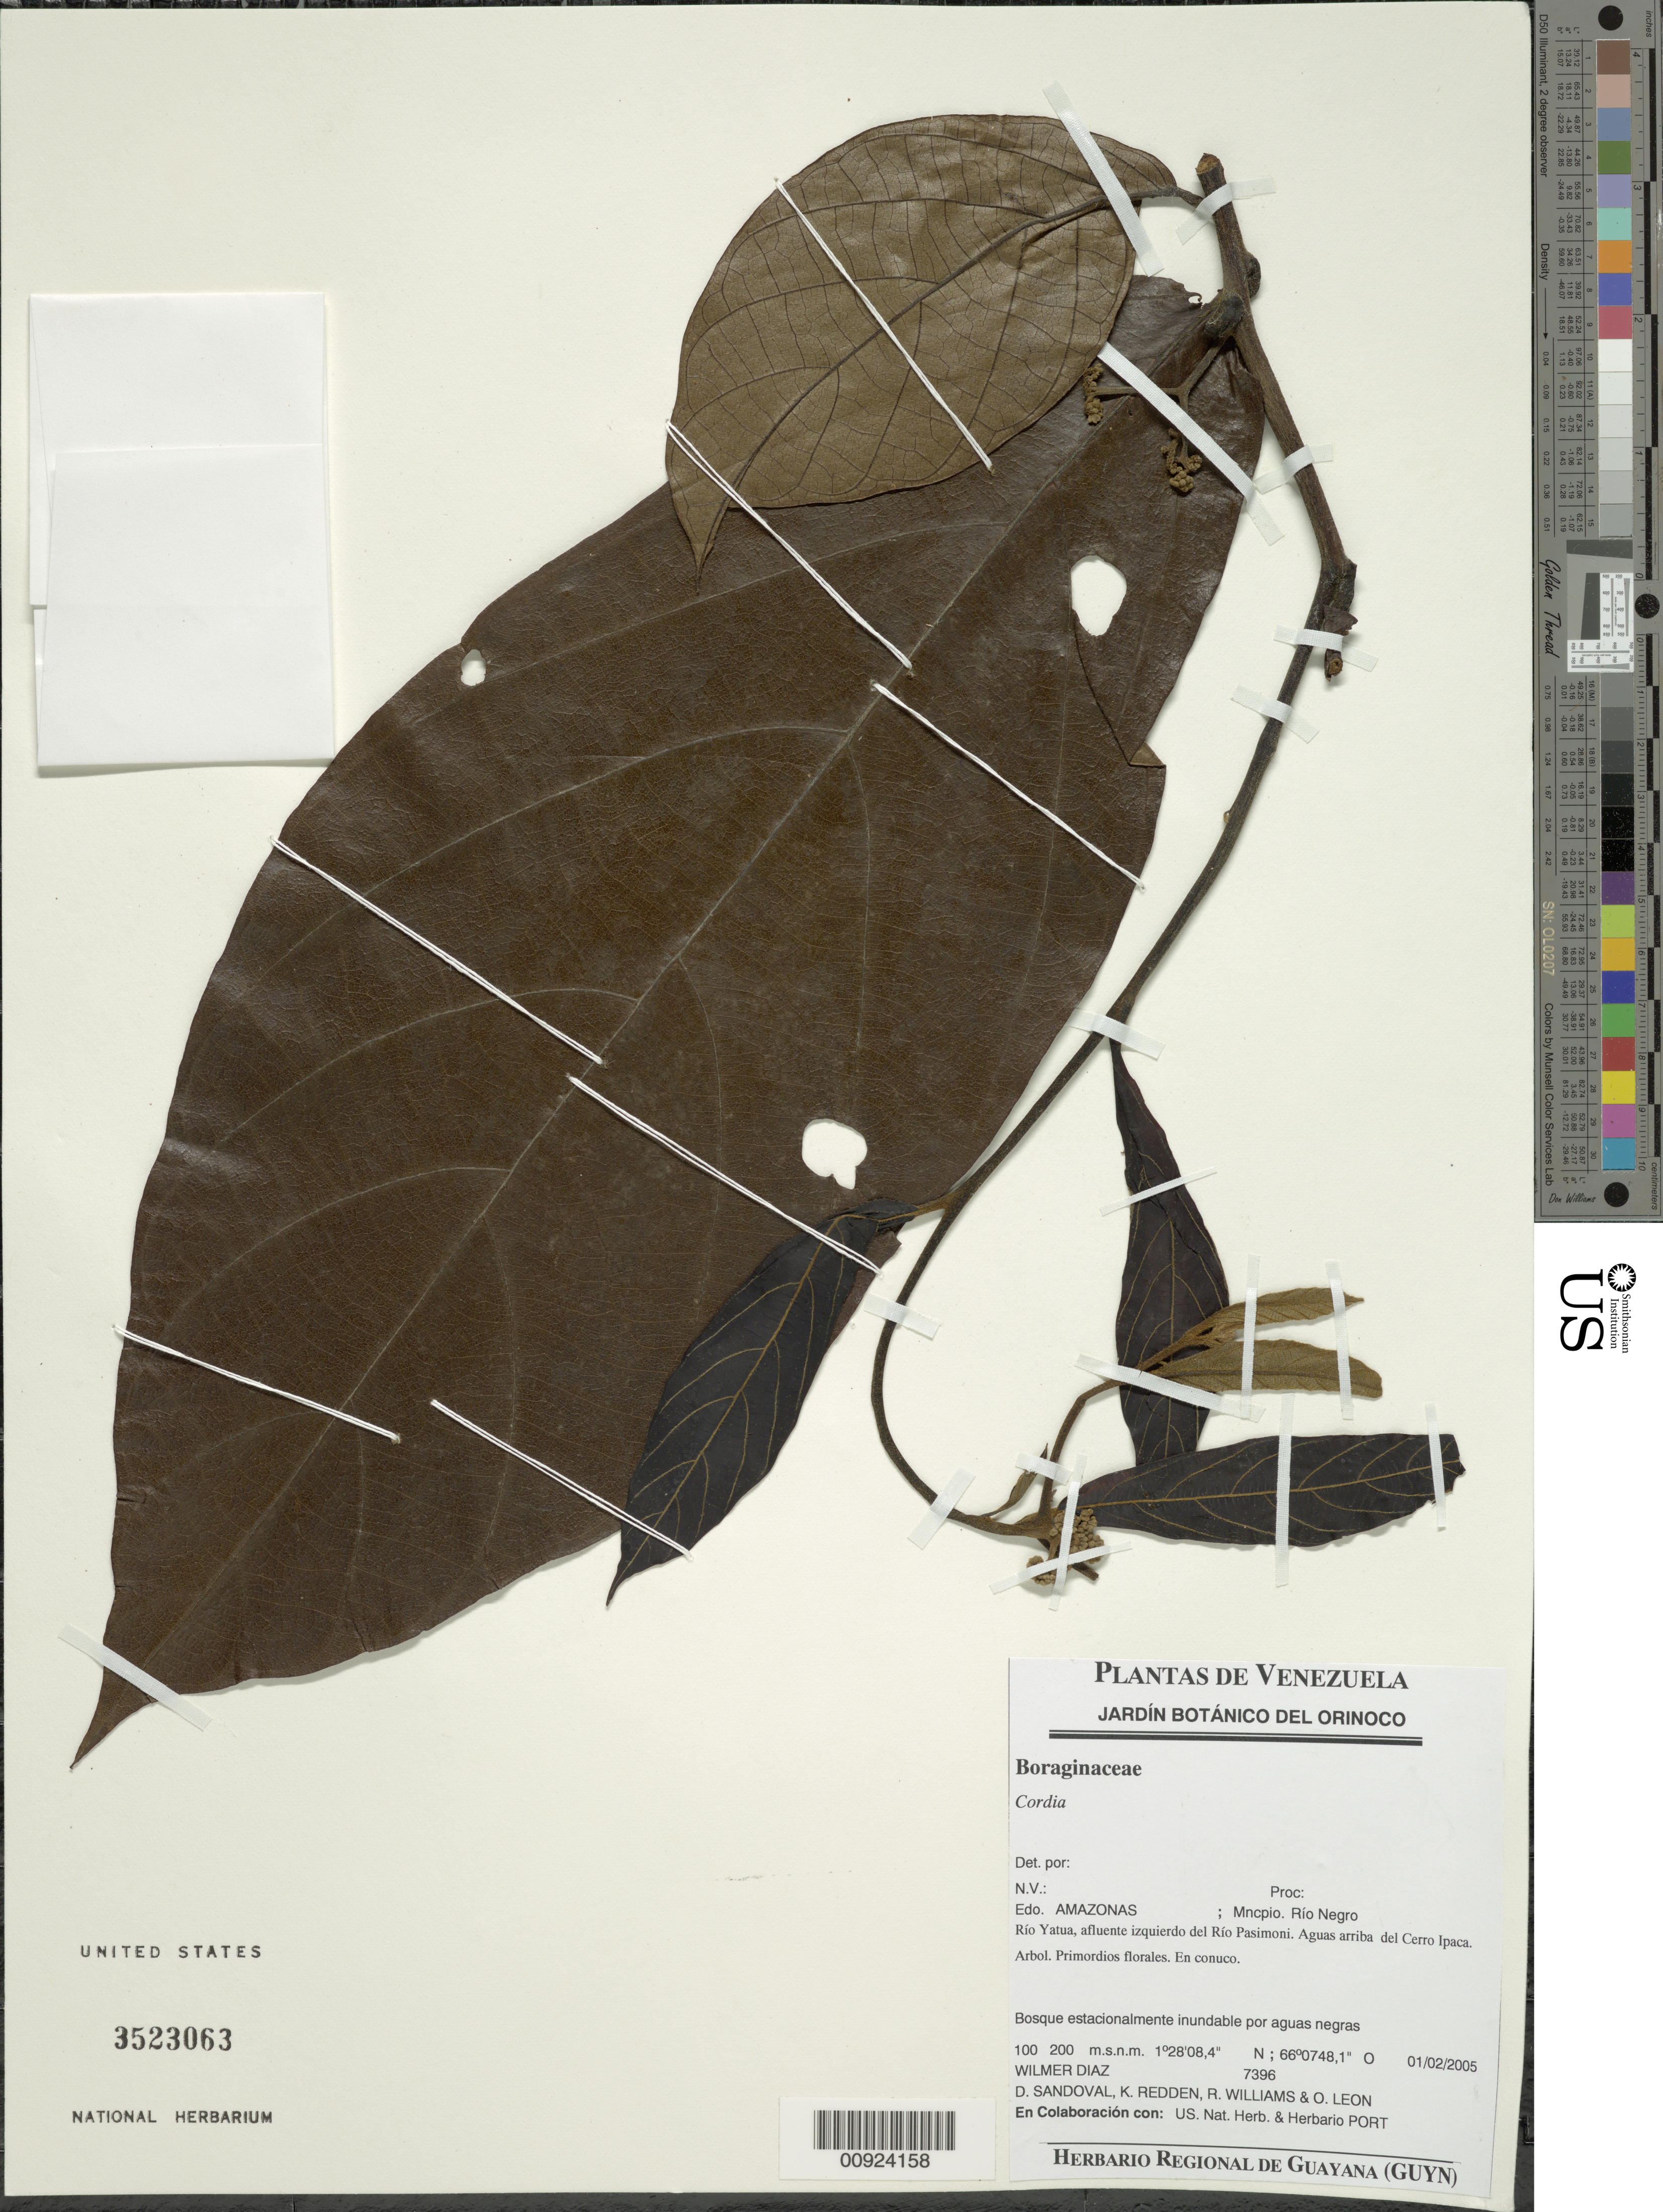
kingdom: Plantae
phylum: Tracheophyta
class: Magnoliopsida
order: Boraginales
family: Cordiaceae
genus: Cordia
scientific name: Cordia naidophila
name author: I.M. Johnst.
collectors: W. Díaz P., D. Sandoval, K. M. Redden, R. Williams & O. León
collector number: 7396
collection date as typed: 1-Feb-05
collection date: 2005-02-01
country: Venezuela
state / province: Amazonas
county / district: Río Negro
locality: Río Yatua, afluente izquierdo del Río Pasimoni. Aguas arriba del Cerro Ipaca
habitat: Bosque estacionalmente inundable por aguas negras. En conuco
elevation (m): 100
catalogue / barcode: US 3523063